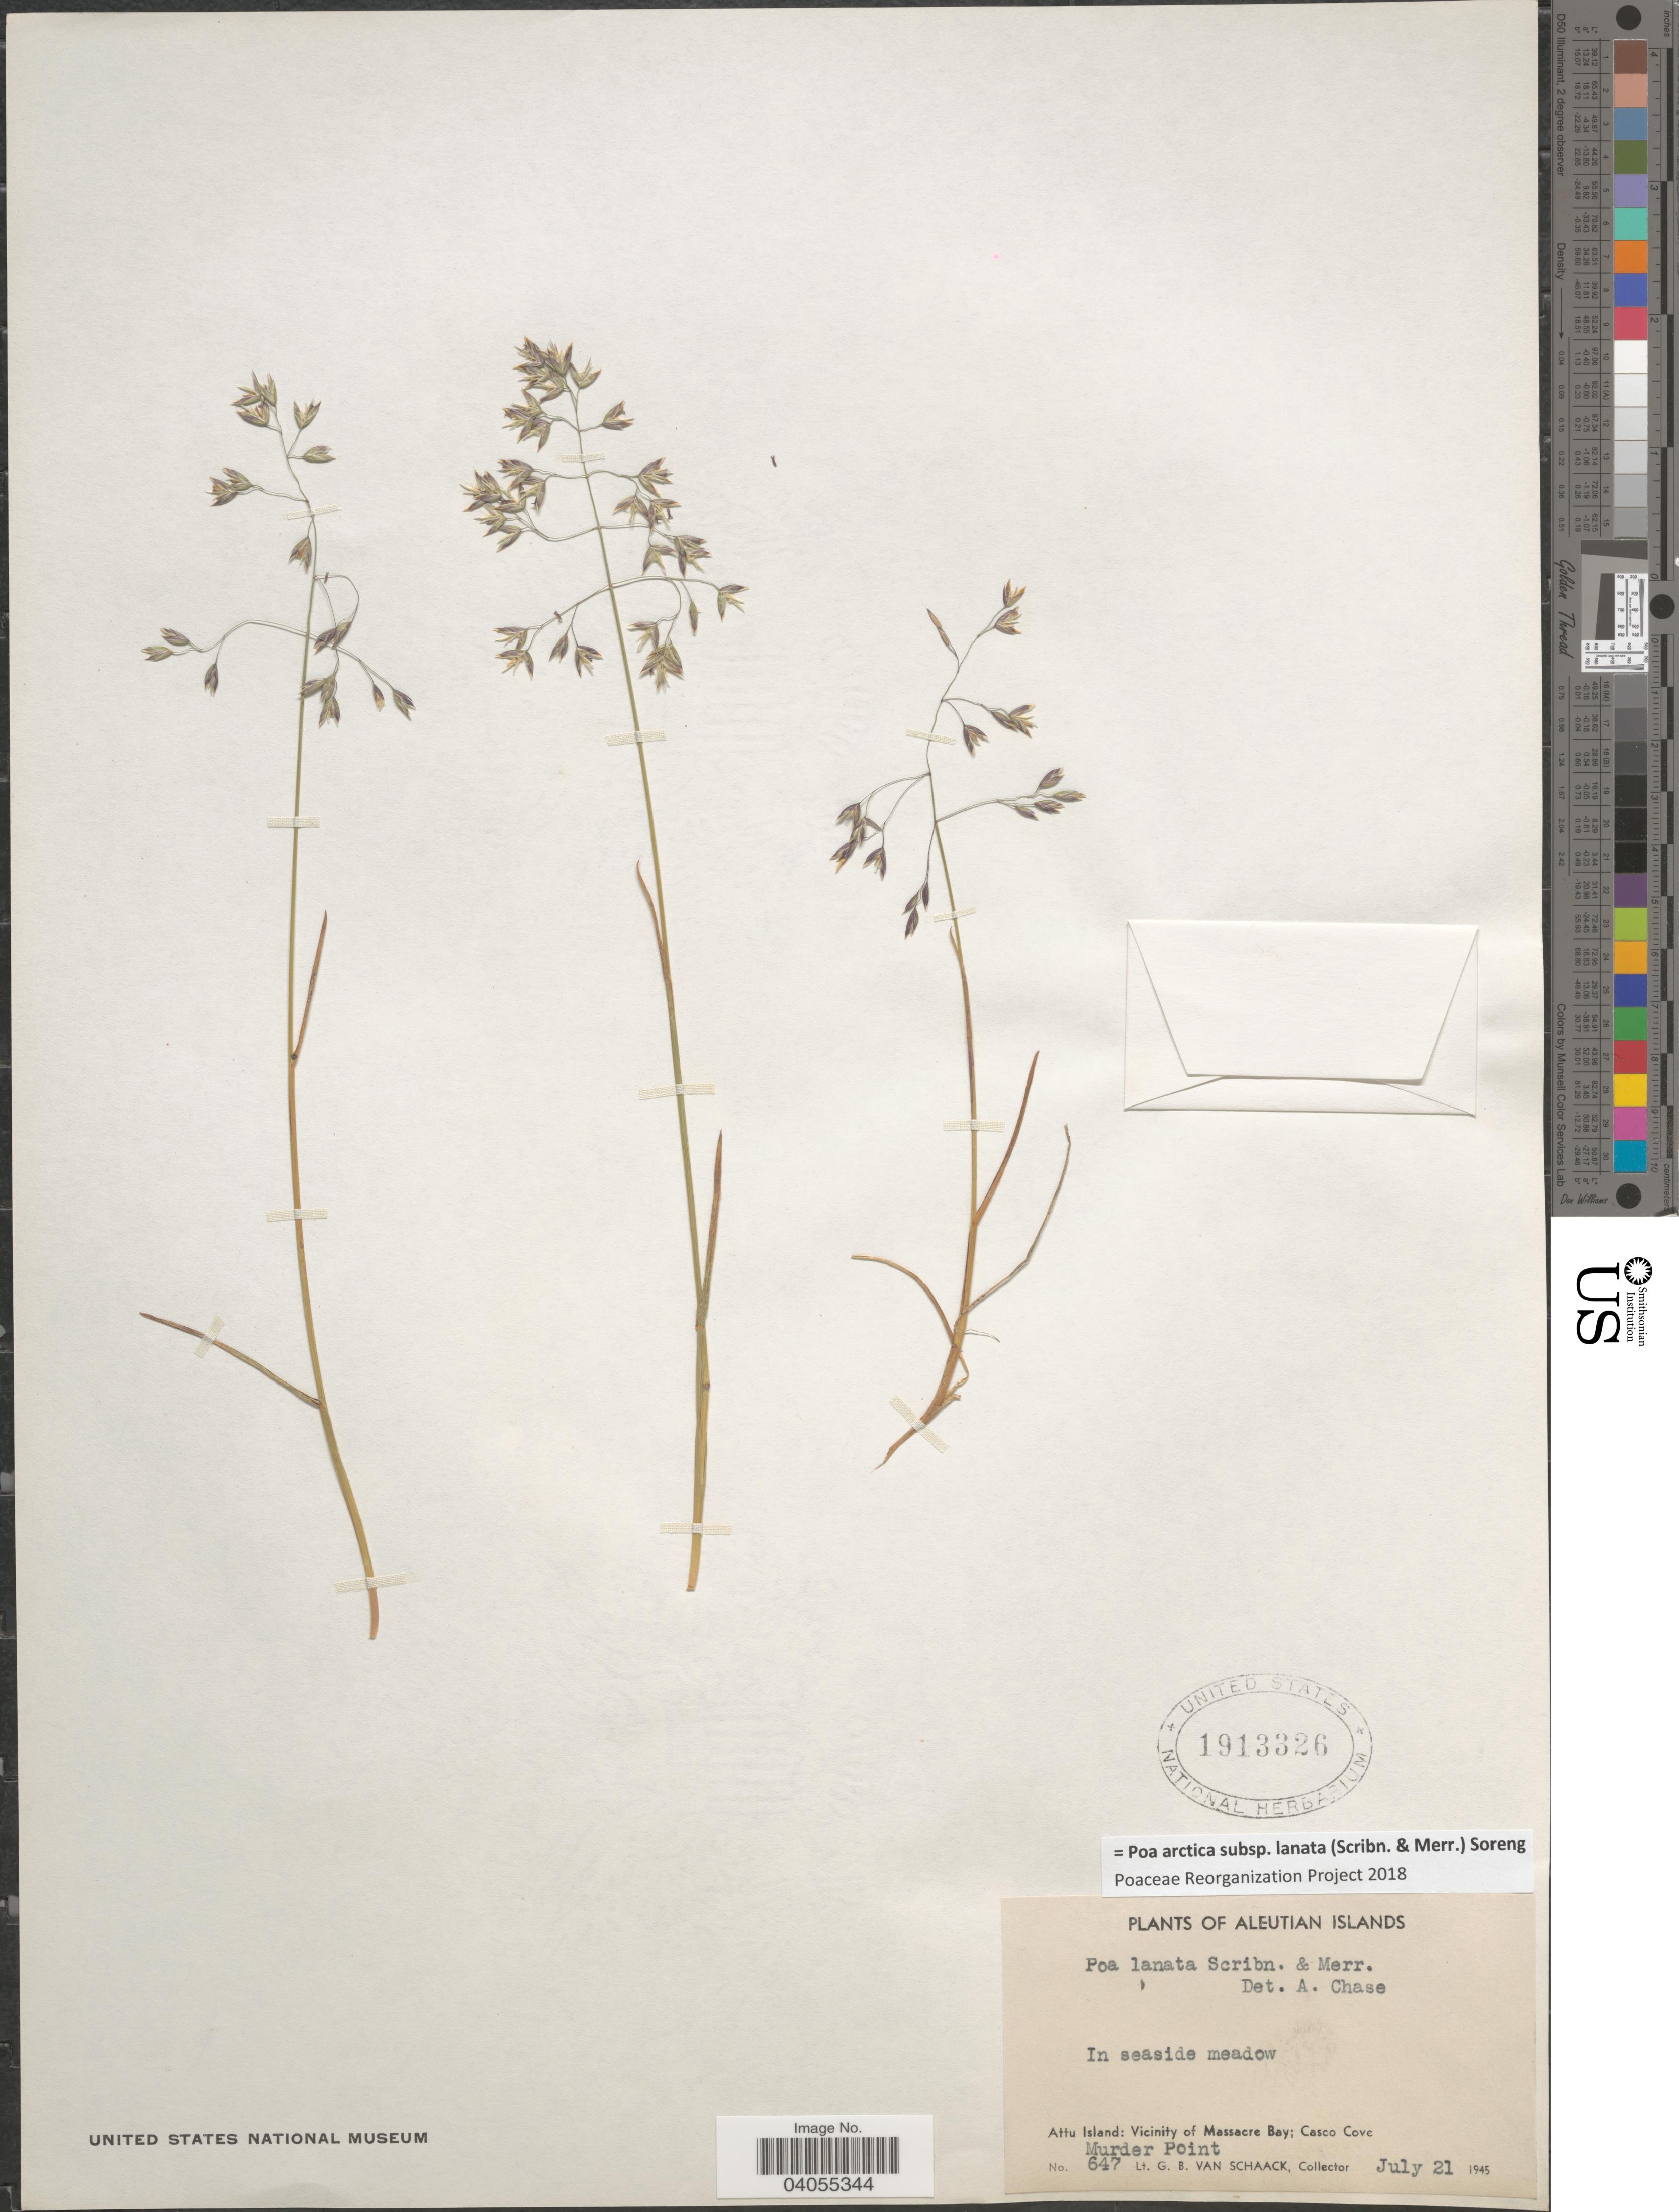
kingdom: Plantae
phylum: Tracheophyta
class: Liliopsida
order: Poales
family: Poaceae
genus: Poa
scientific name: Poa arctica subsp. lanata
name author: (Scribn. & Merr.) Soreng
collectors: G. Van Schaack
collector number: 647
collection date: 1945-07-21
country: United States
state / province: Alaska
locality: Aleutian Islands. In seaside meadow. Attu Island: Vicinity of Massacre Bay; Casco Cove. Murder Point.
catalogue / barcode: US 1913326